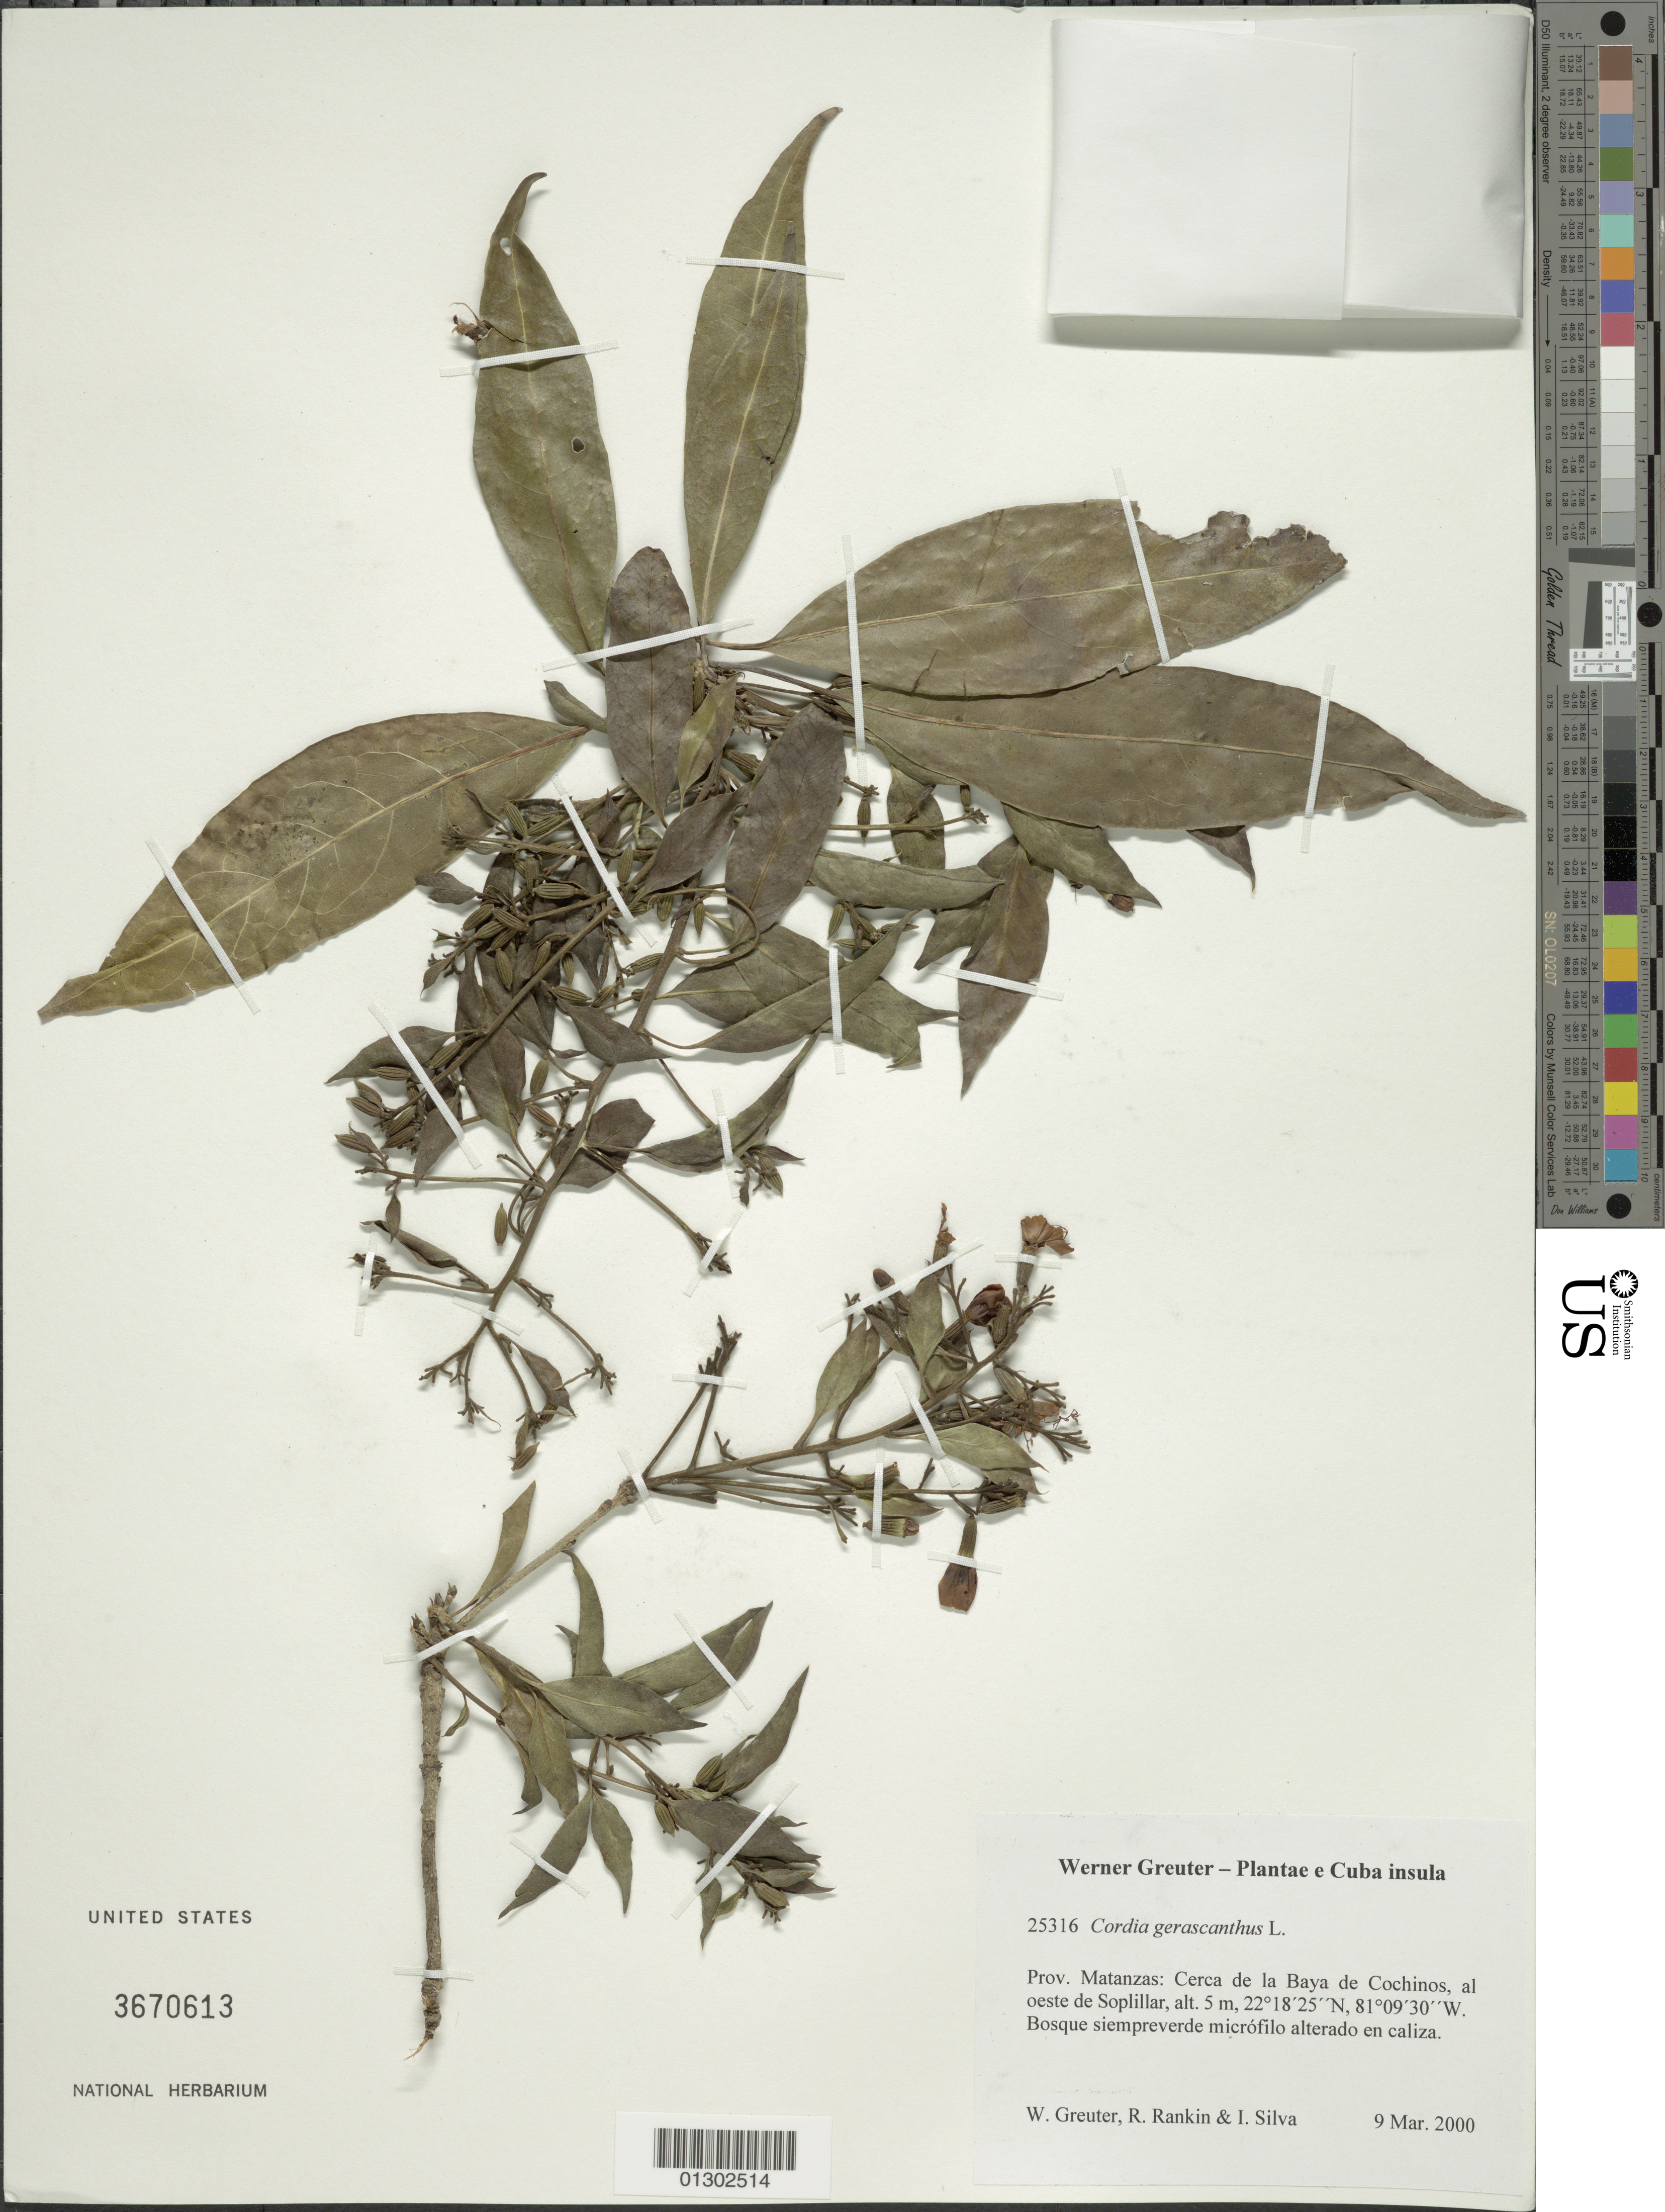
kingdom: Plantae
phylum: Tracheophyta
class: Magnoliopsida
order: Boraginales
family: Cordiaceae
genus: Cordia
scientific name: Cordia gerascanthus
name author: L.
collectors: W. R. Greuter, R. Rankin Rodriguez & I. Silva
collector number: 25316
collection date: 2000-03-09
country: Cuba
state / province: Matanzas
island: Cuba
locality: Cerca de la Baya de Cochinos, al oeste de Soplillar.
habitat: Bosque siempreverde micrófilo alterado en caliza..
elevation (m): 5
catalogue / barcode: US 3670613